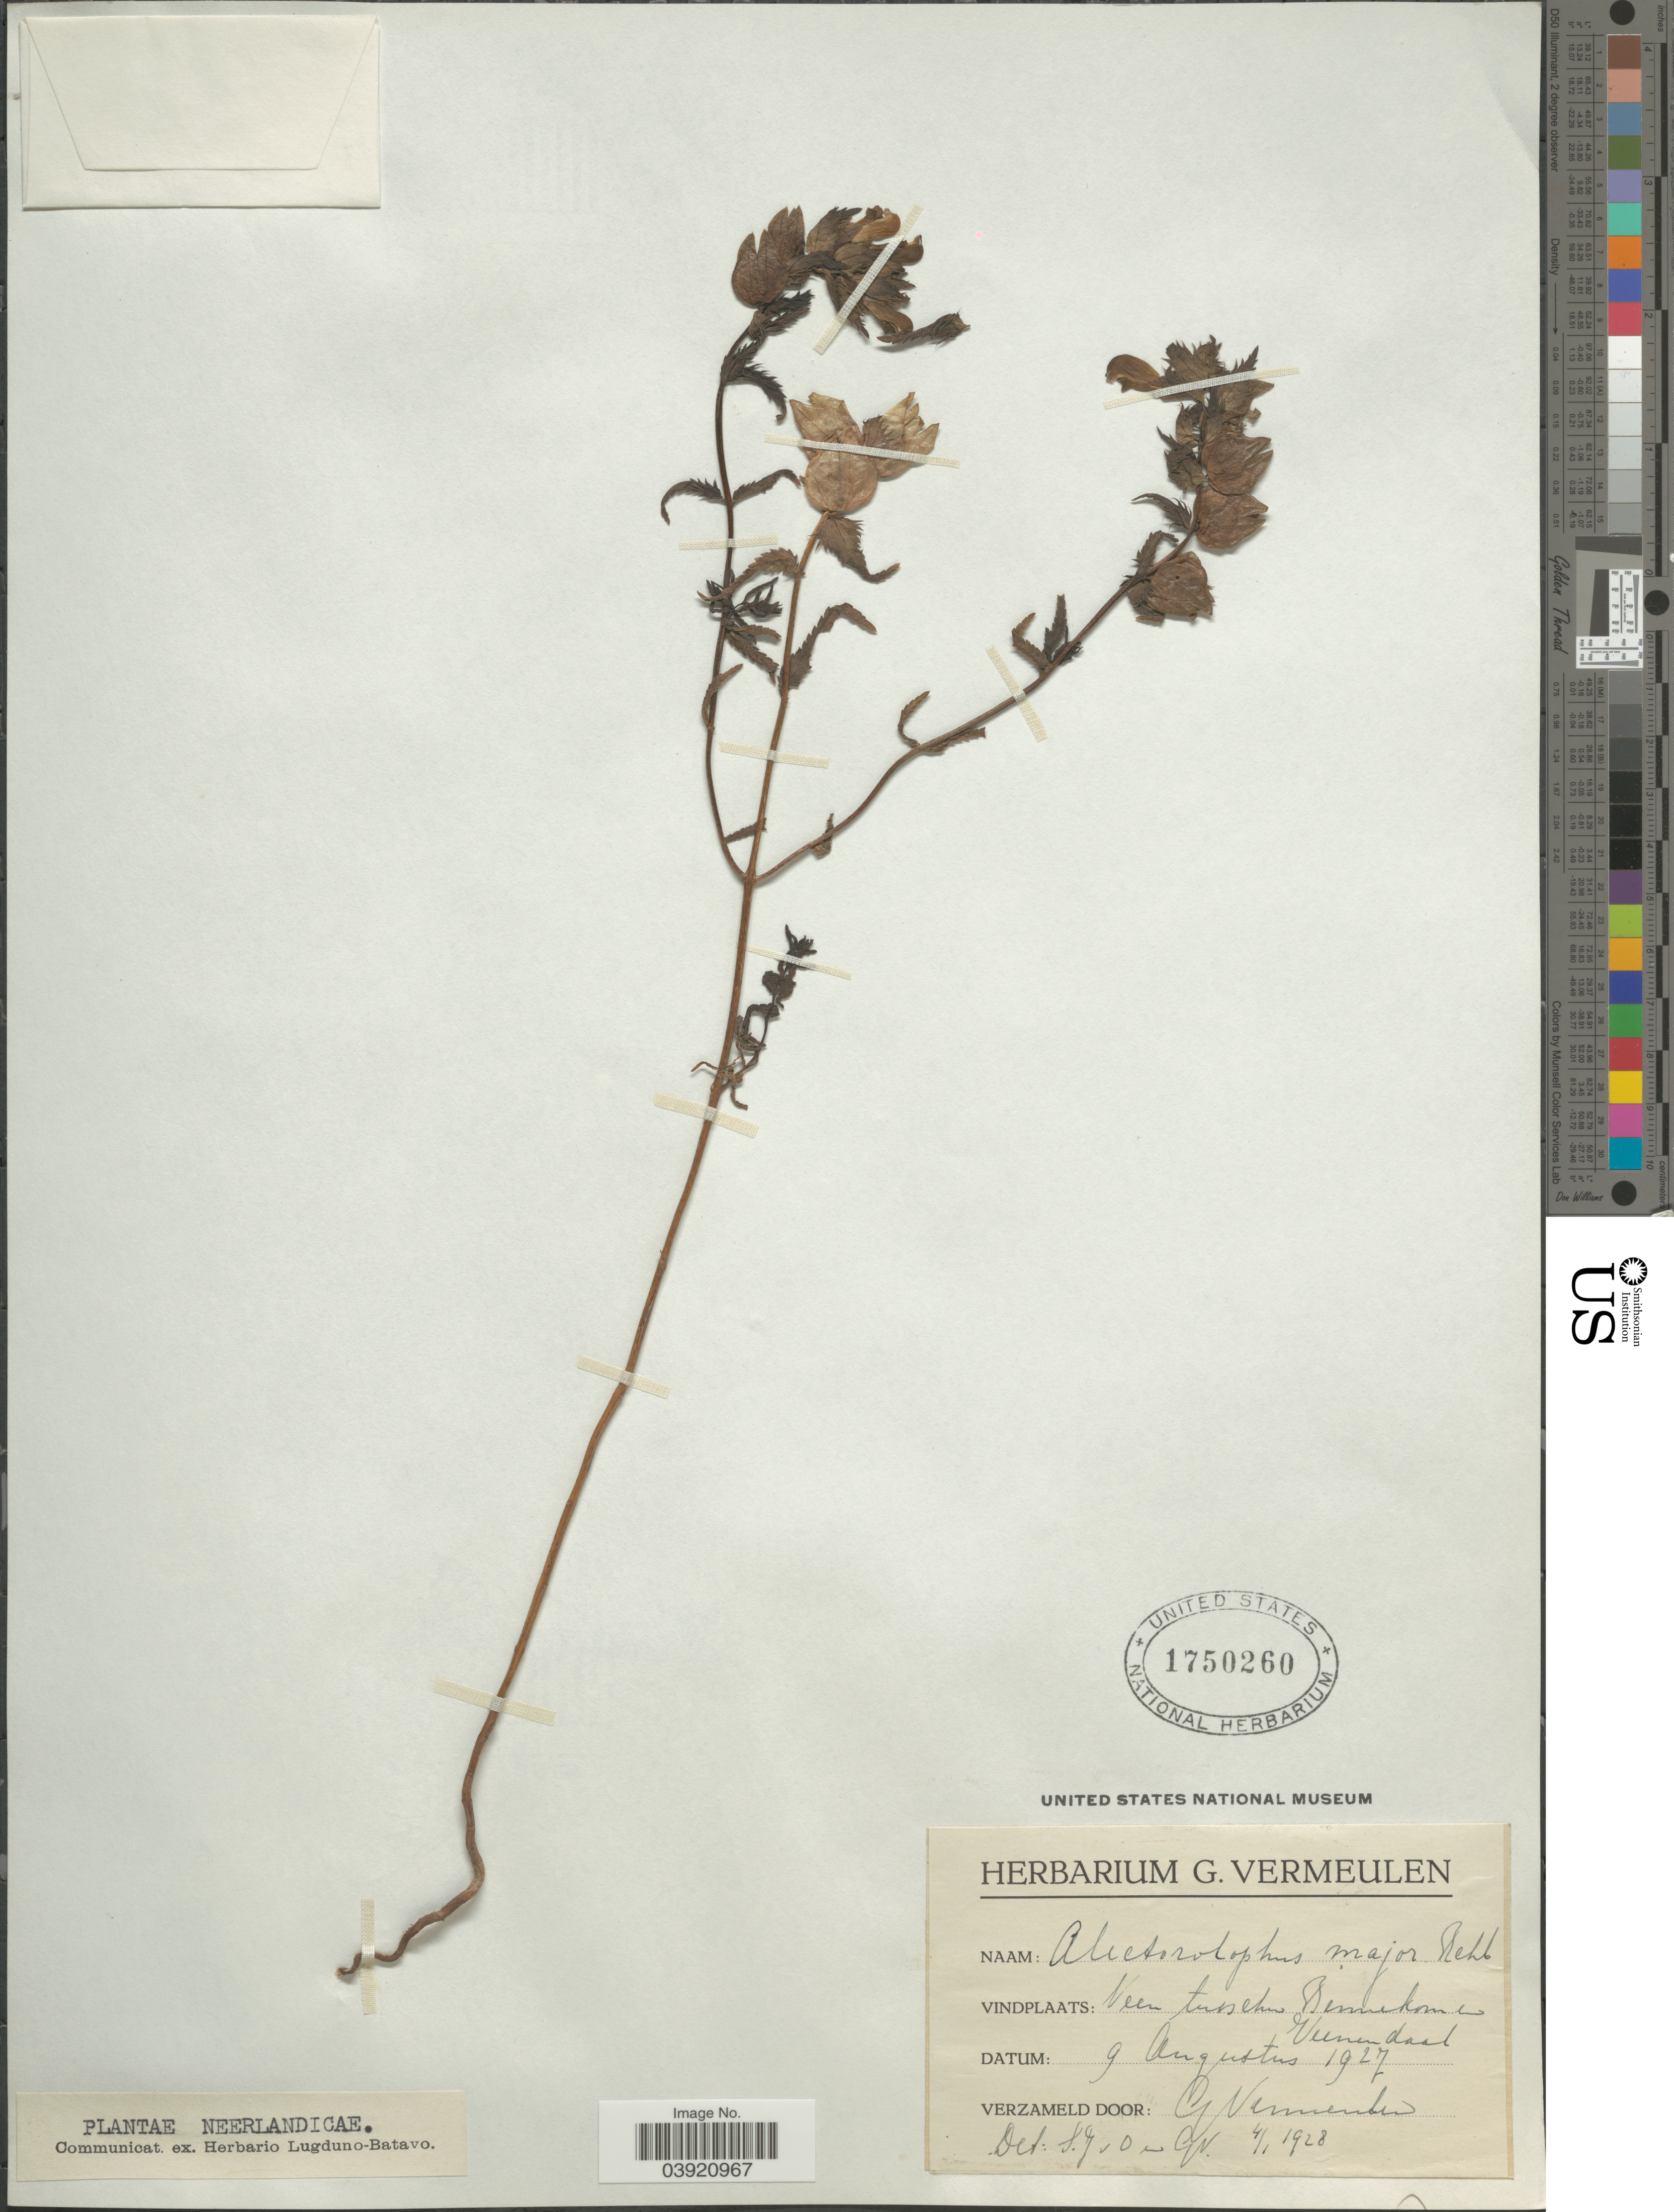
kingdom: Plantae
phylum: Tracheophyta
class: Magnoliopsida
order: Lamiales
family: Orobanchaceae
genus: Rhinanthus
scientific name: Rhinanthus major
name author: L.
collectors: G. Vermeulen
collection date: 1927-08-09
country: Netherlands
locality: Veen tusschen Bennekom en Veenendaal.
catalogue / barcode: US 1750260